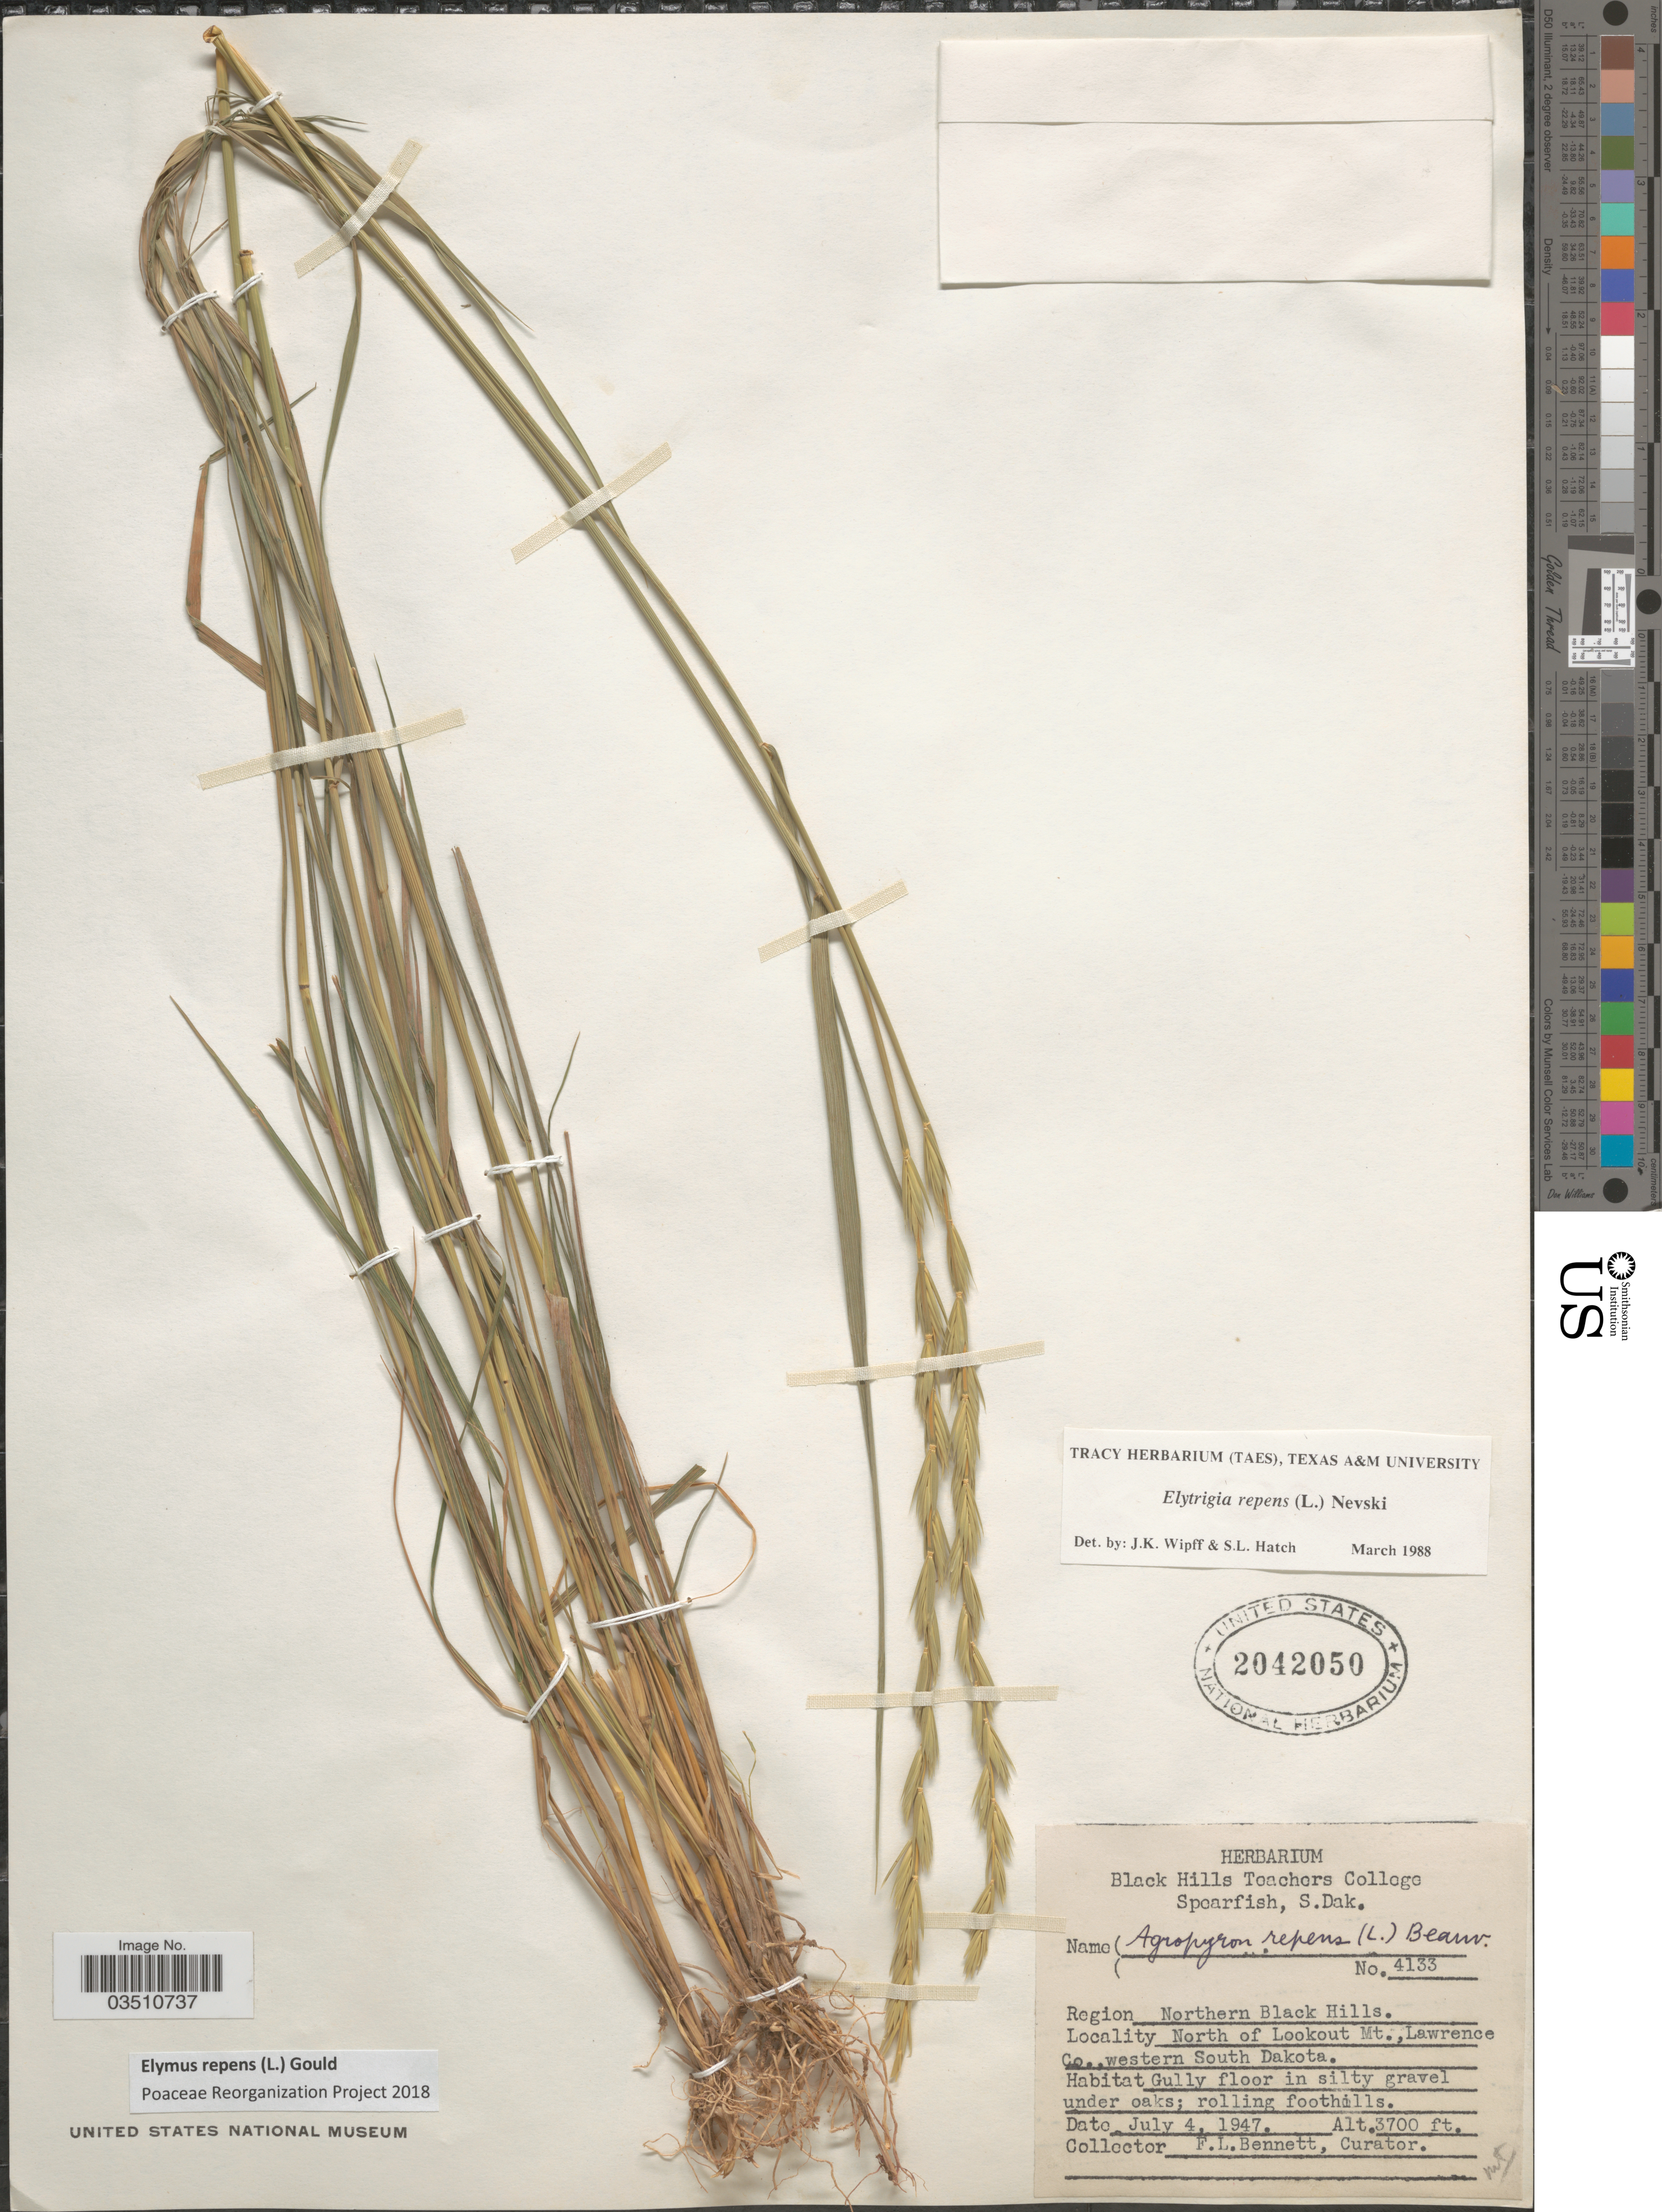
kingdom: Plantae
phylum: Tracheophyta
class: Liliopsida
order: Poales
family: Poaceae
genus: Elymus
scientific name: Elymus repens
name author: (L.) Gould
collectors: F. Bennett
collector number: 4133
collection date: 1947-07-04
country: United States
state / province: South Dakota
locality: Region Northern Black Hills. North of Lookout Mt., Lawrence Co., western South Dakota.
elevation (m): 1128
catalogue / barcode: US 2042050